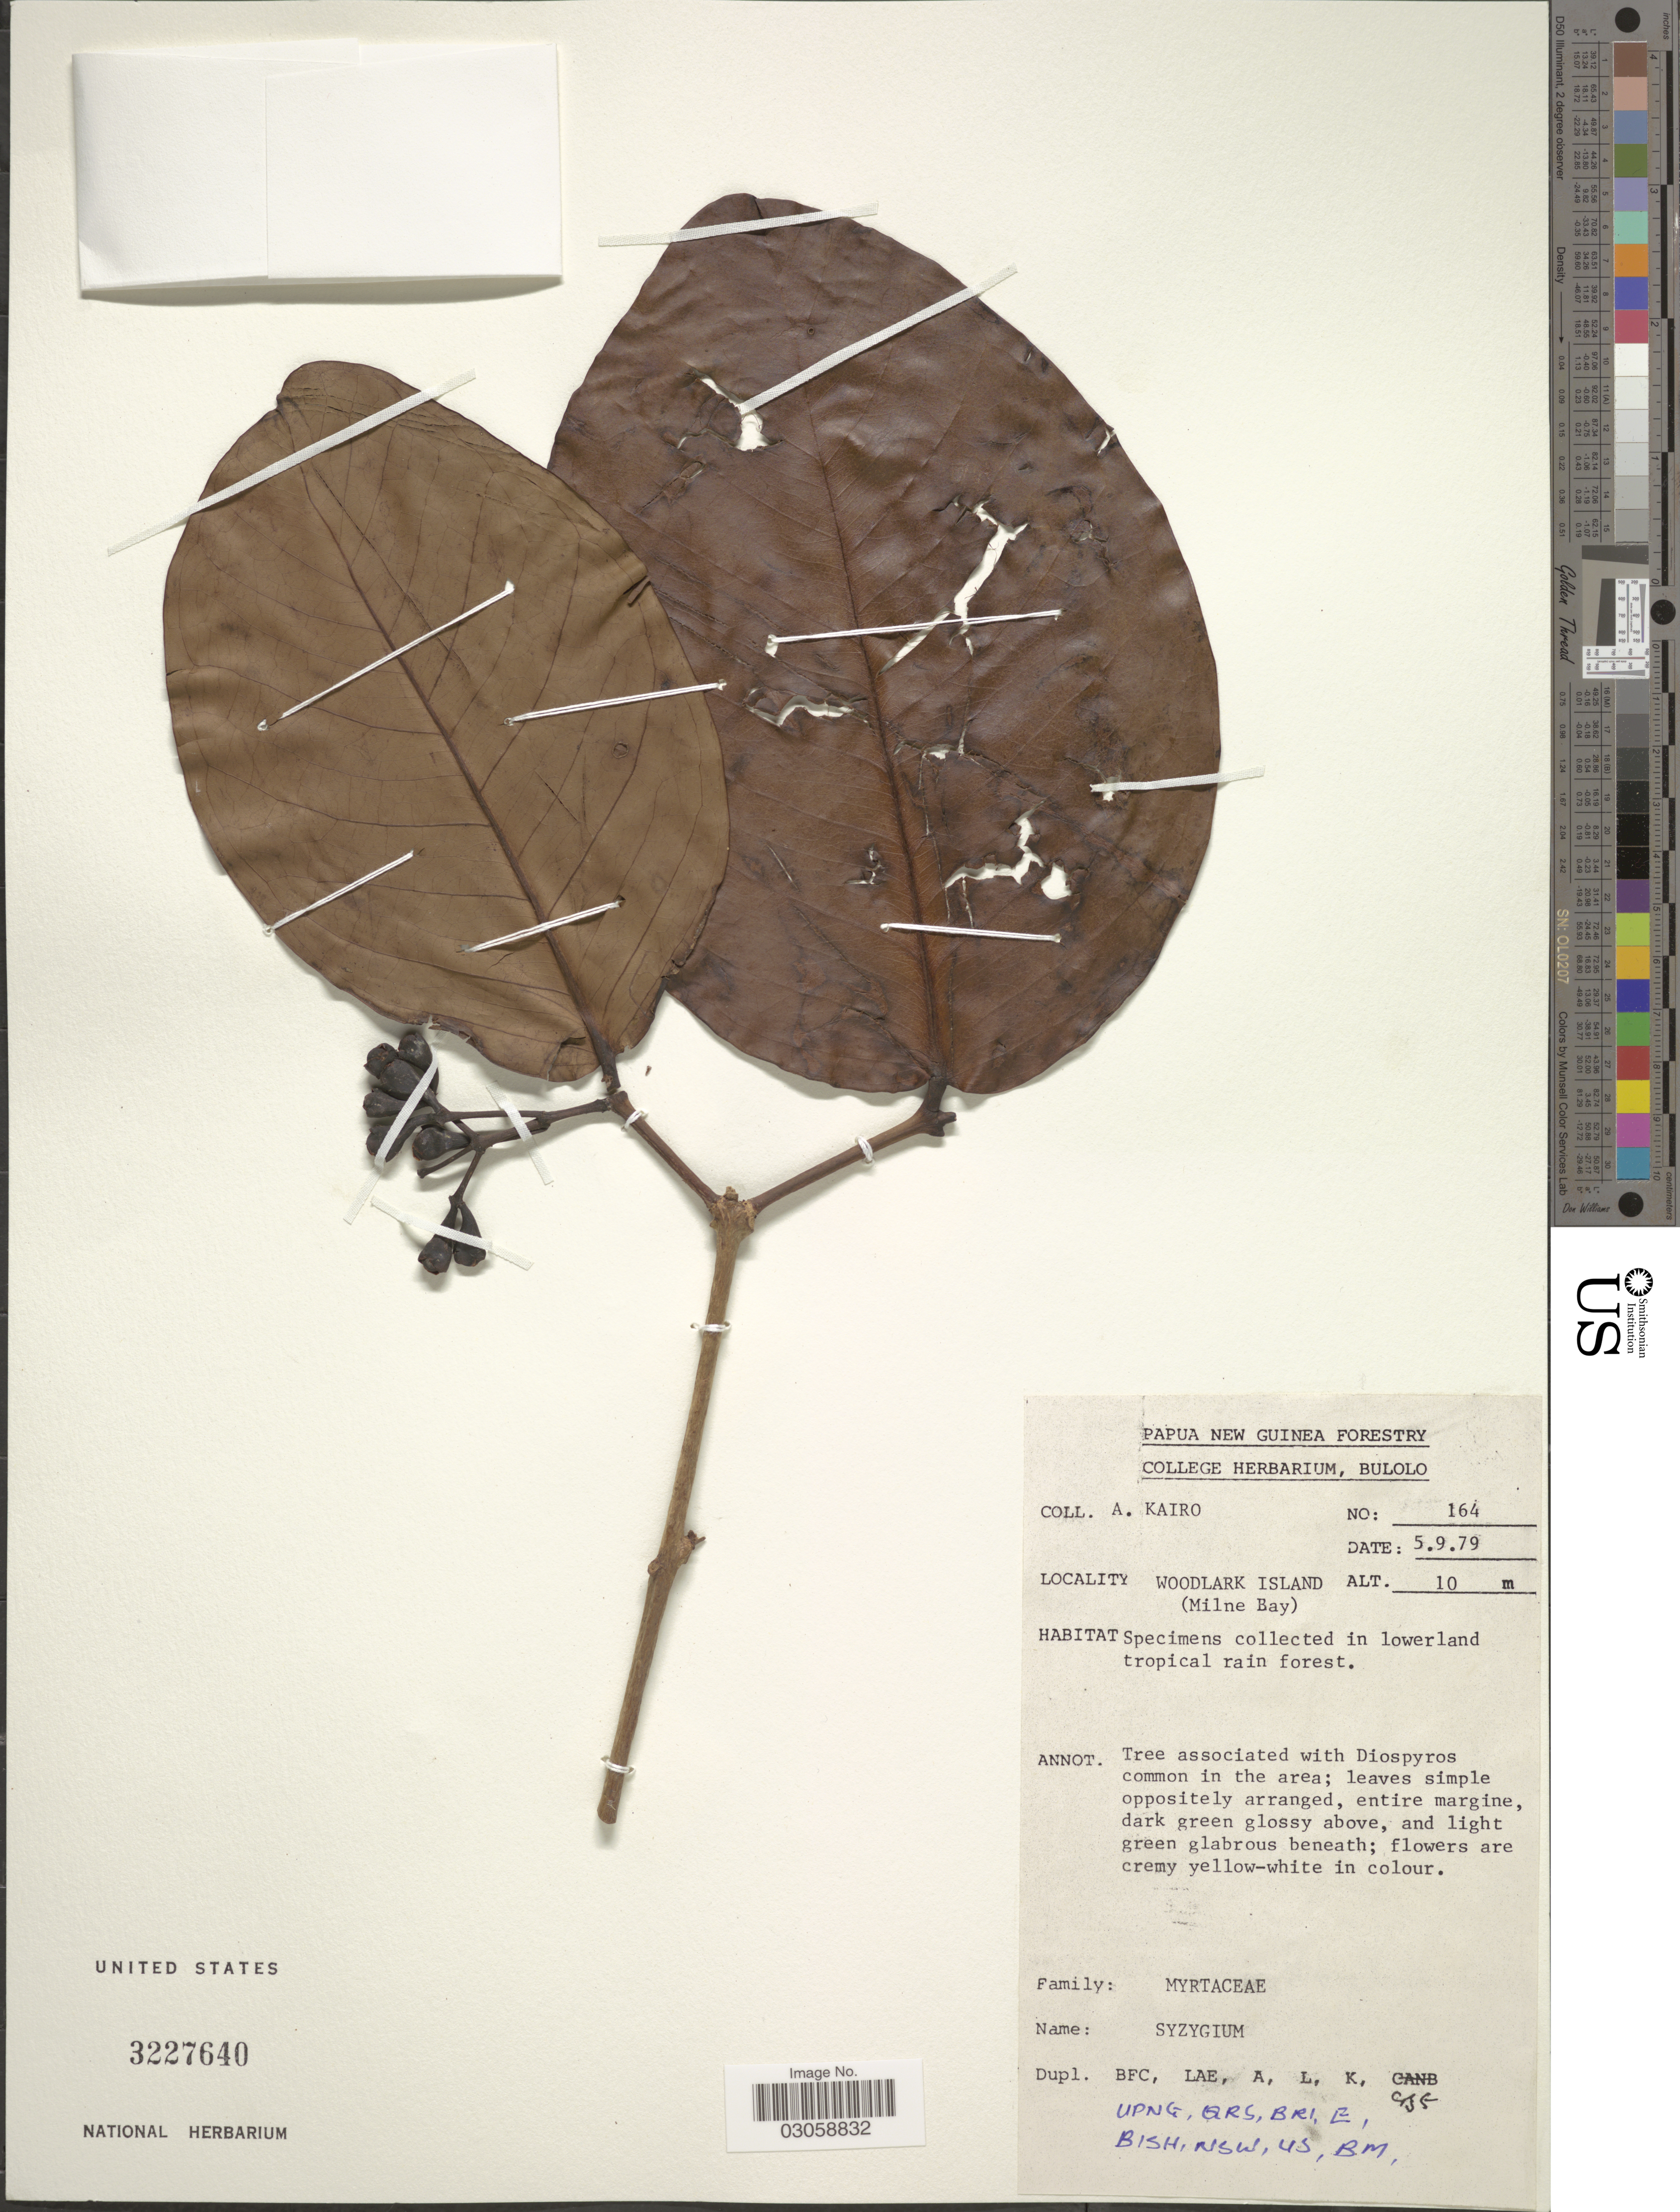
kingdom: Plantae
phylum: Tracheophyta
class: Magnoliopsida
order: Myrtales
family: Myrtaceae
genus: Syzygium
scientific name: Syzygium sp.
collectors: A. Kairo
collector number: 164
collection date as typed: Transcribed d/m/y: 5/9/79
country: Papua New Guinea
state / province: Milne Bay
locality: Woodlark Island (Milne Bay).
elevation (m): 10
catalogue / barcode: US 3227640